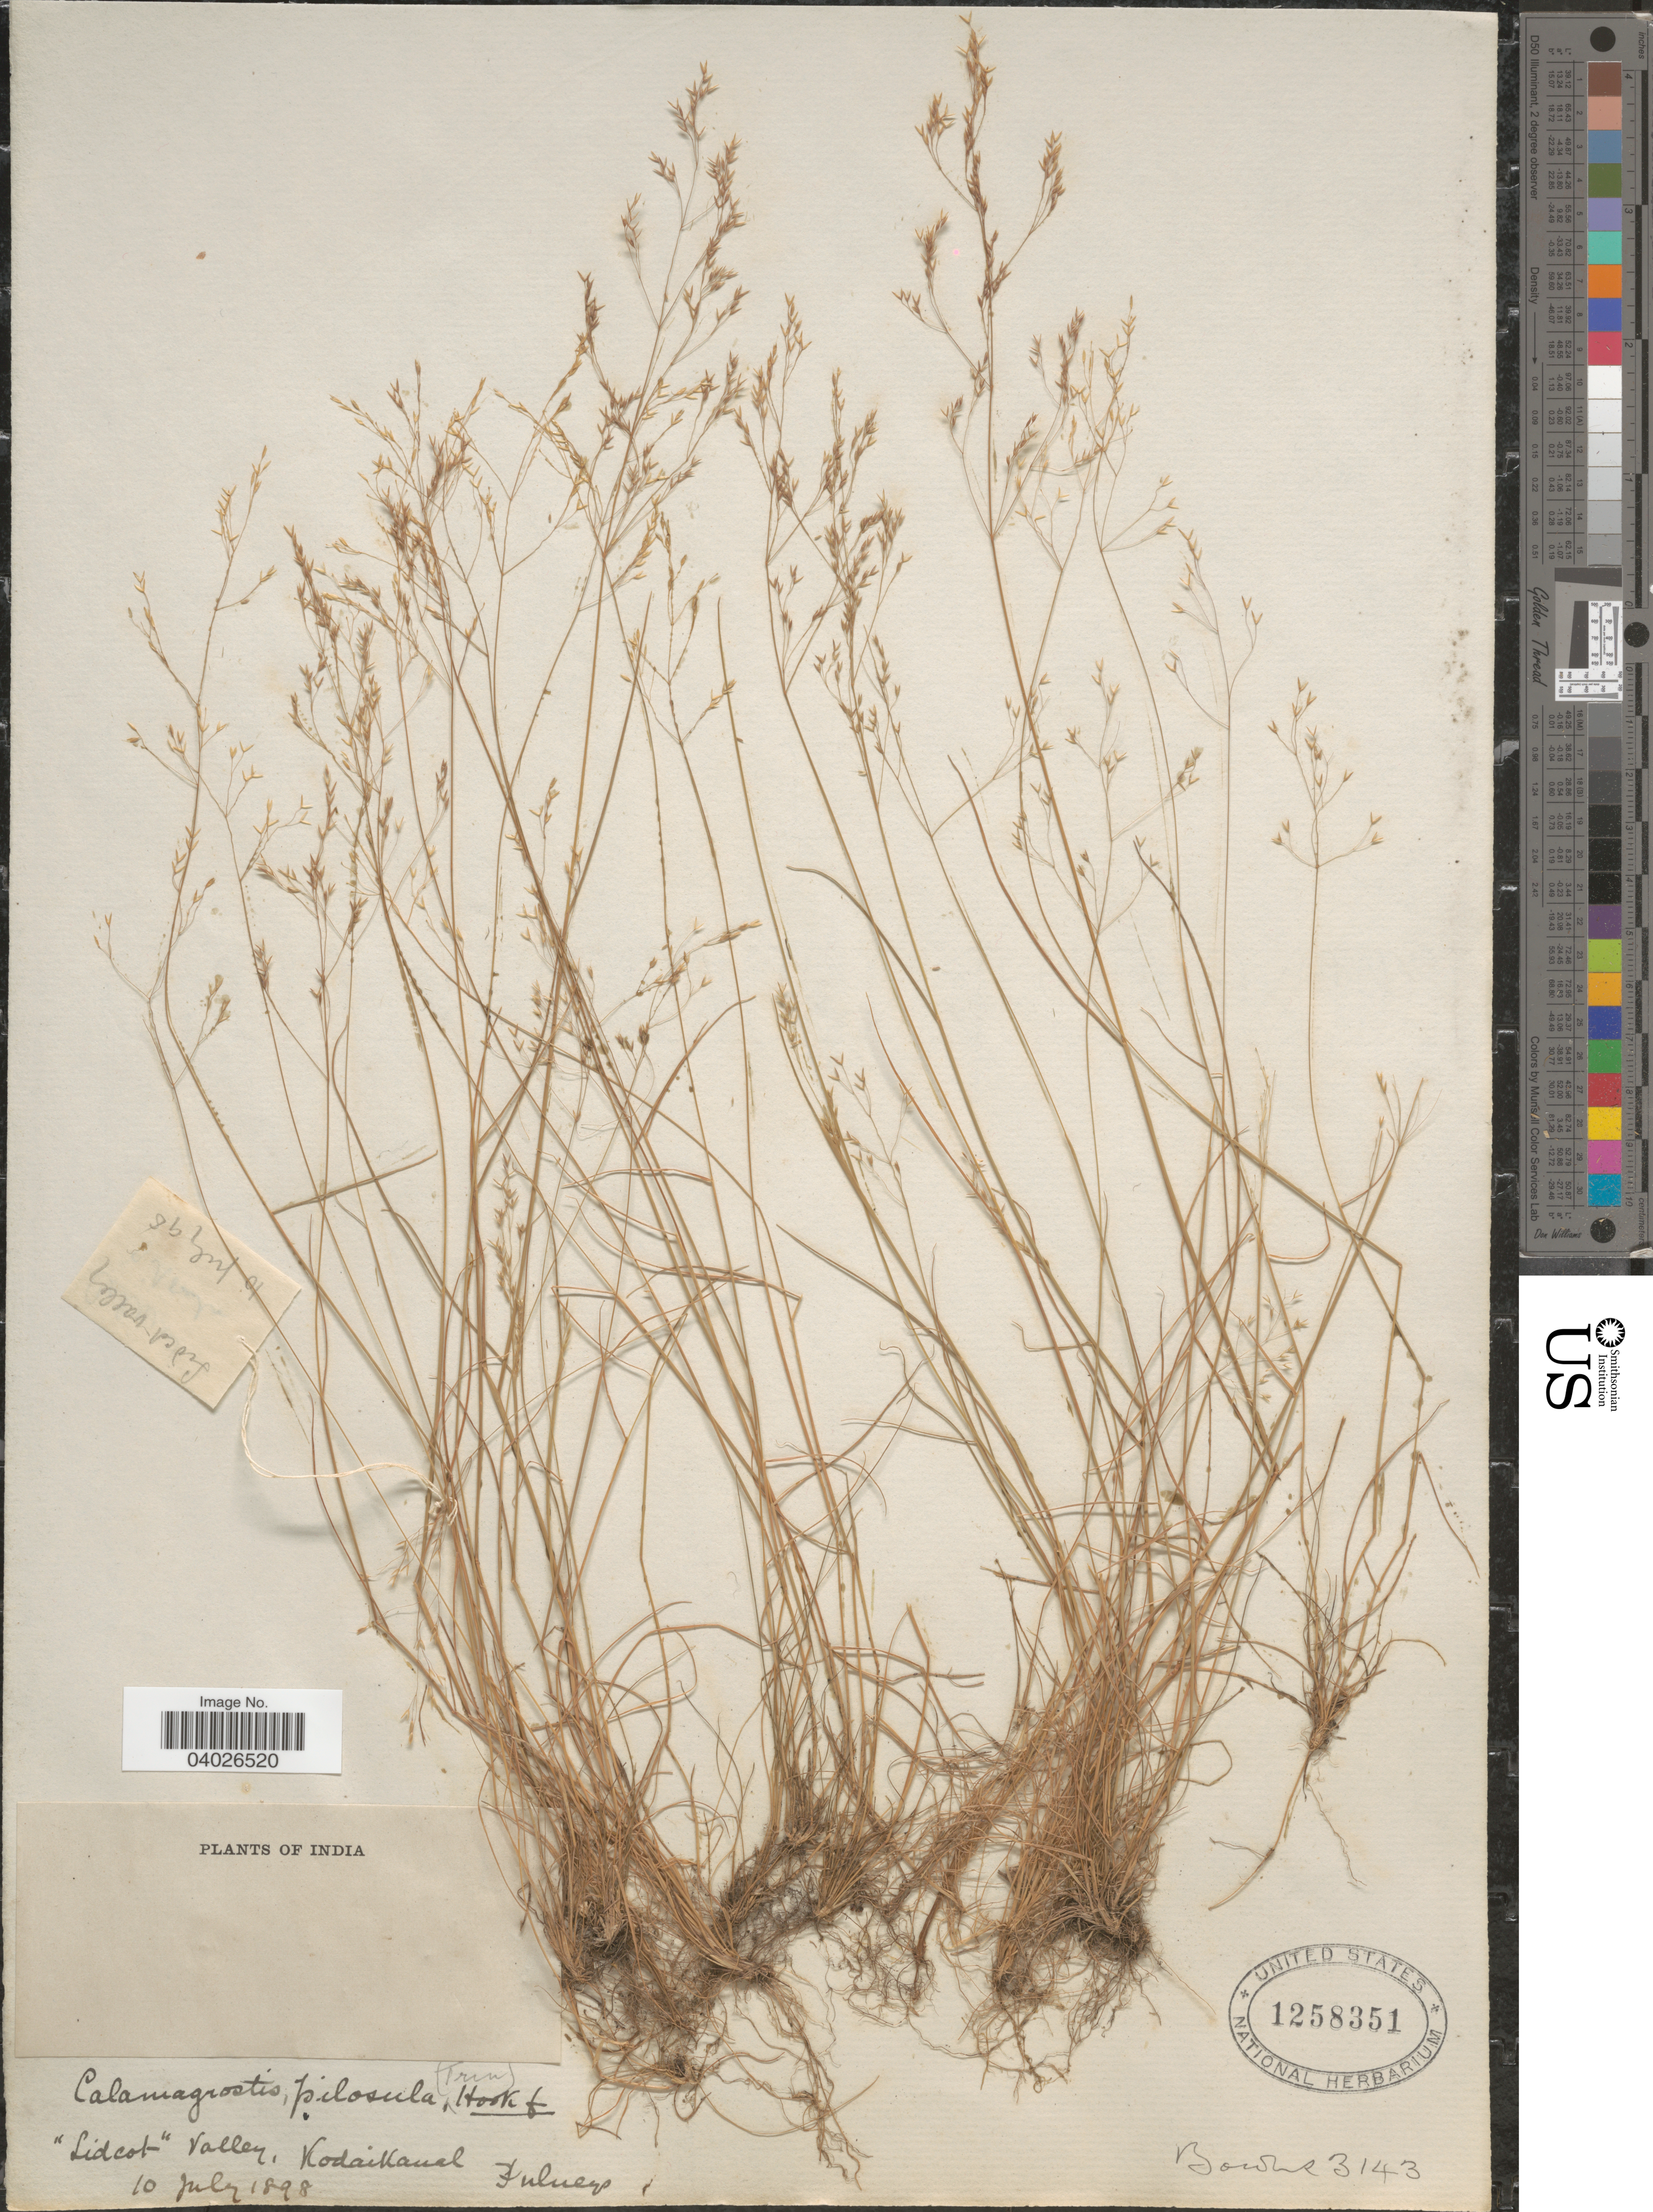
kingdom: Plantae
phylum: Tracheophyta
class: Liliopsida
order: Poales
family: Poaceae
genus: Agrostis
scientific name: Agrostis pilosula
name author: Trin.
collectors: -. Bowers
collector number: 3143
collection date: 1898-07-10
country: India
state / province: Tamil Nadu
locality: Lidcot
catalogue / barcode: US 1258351